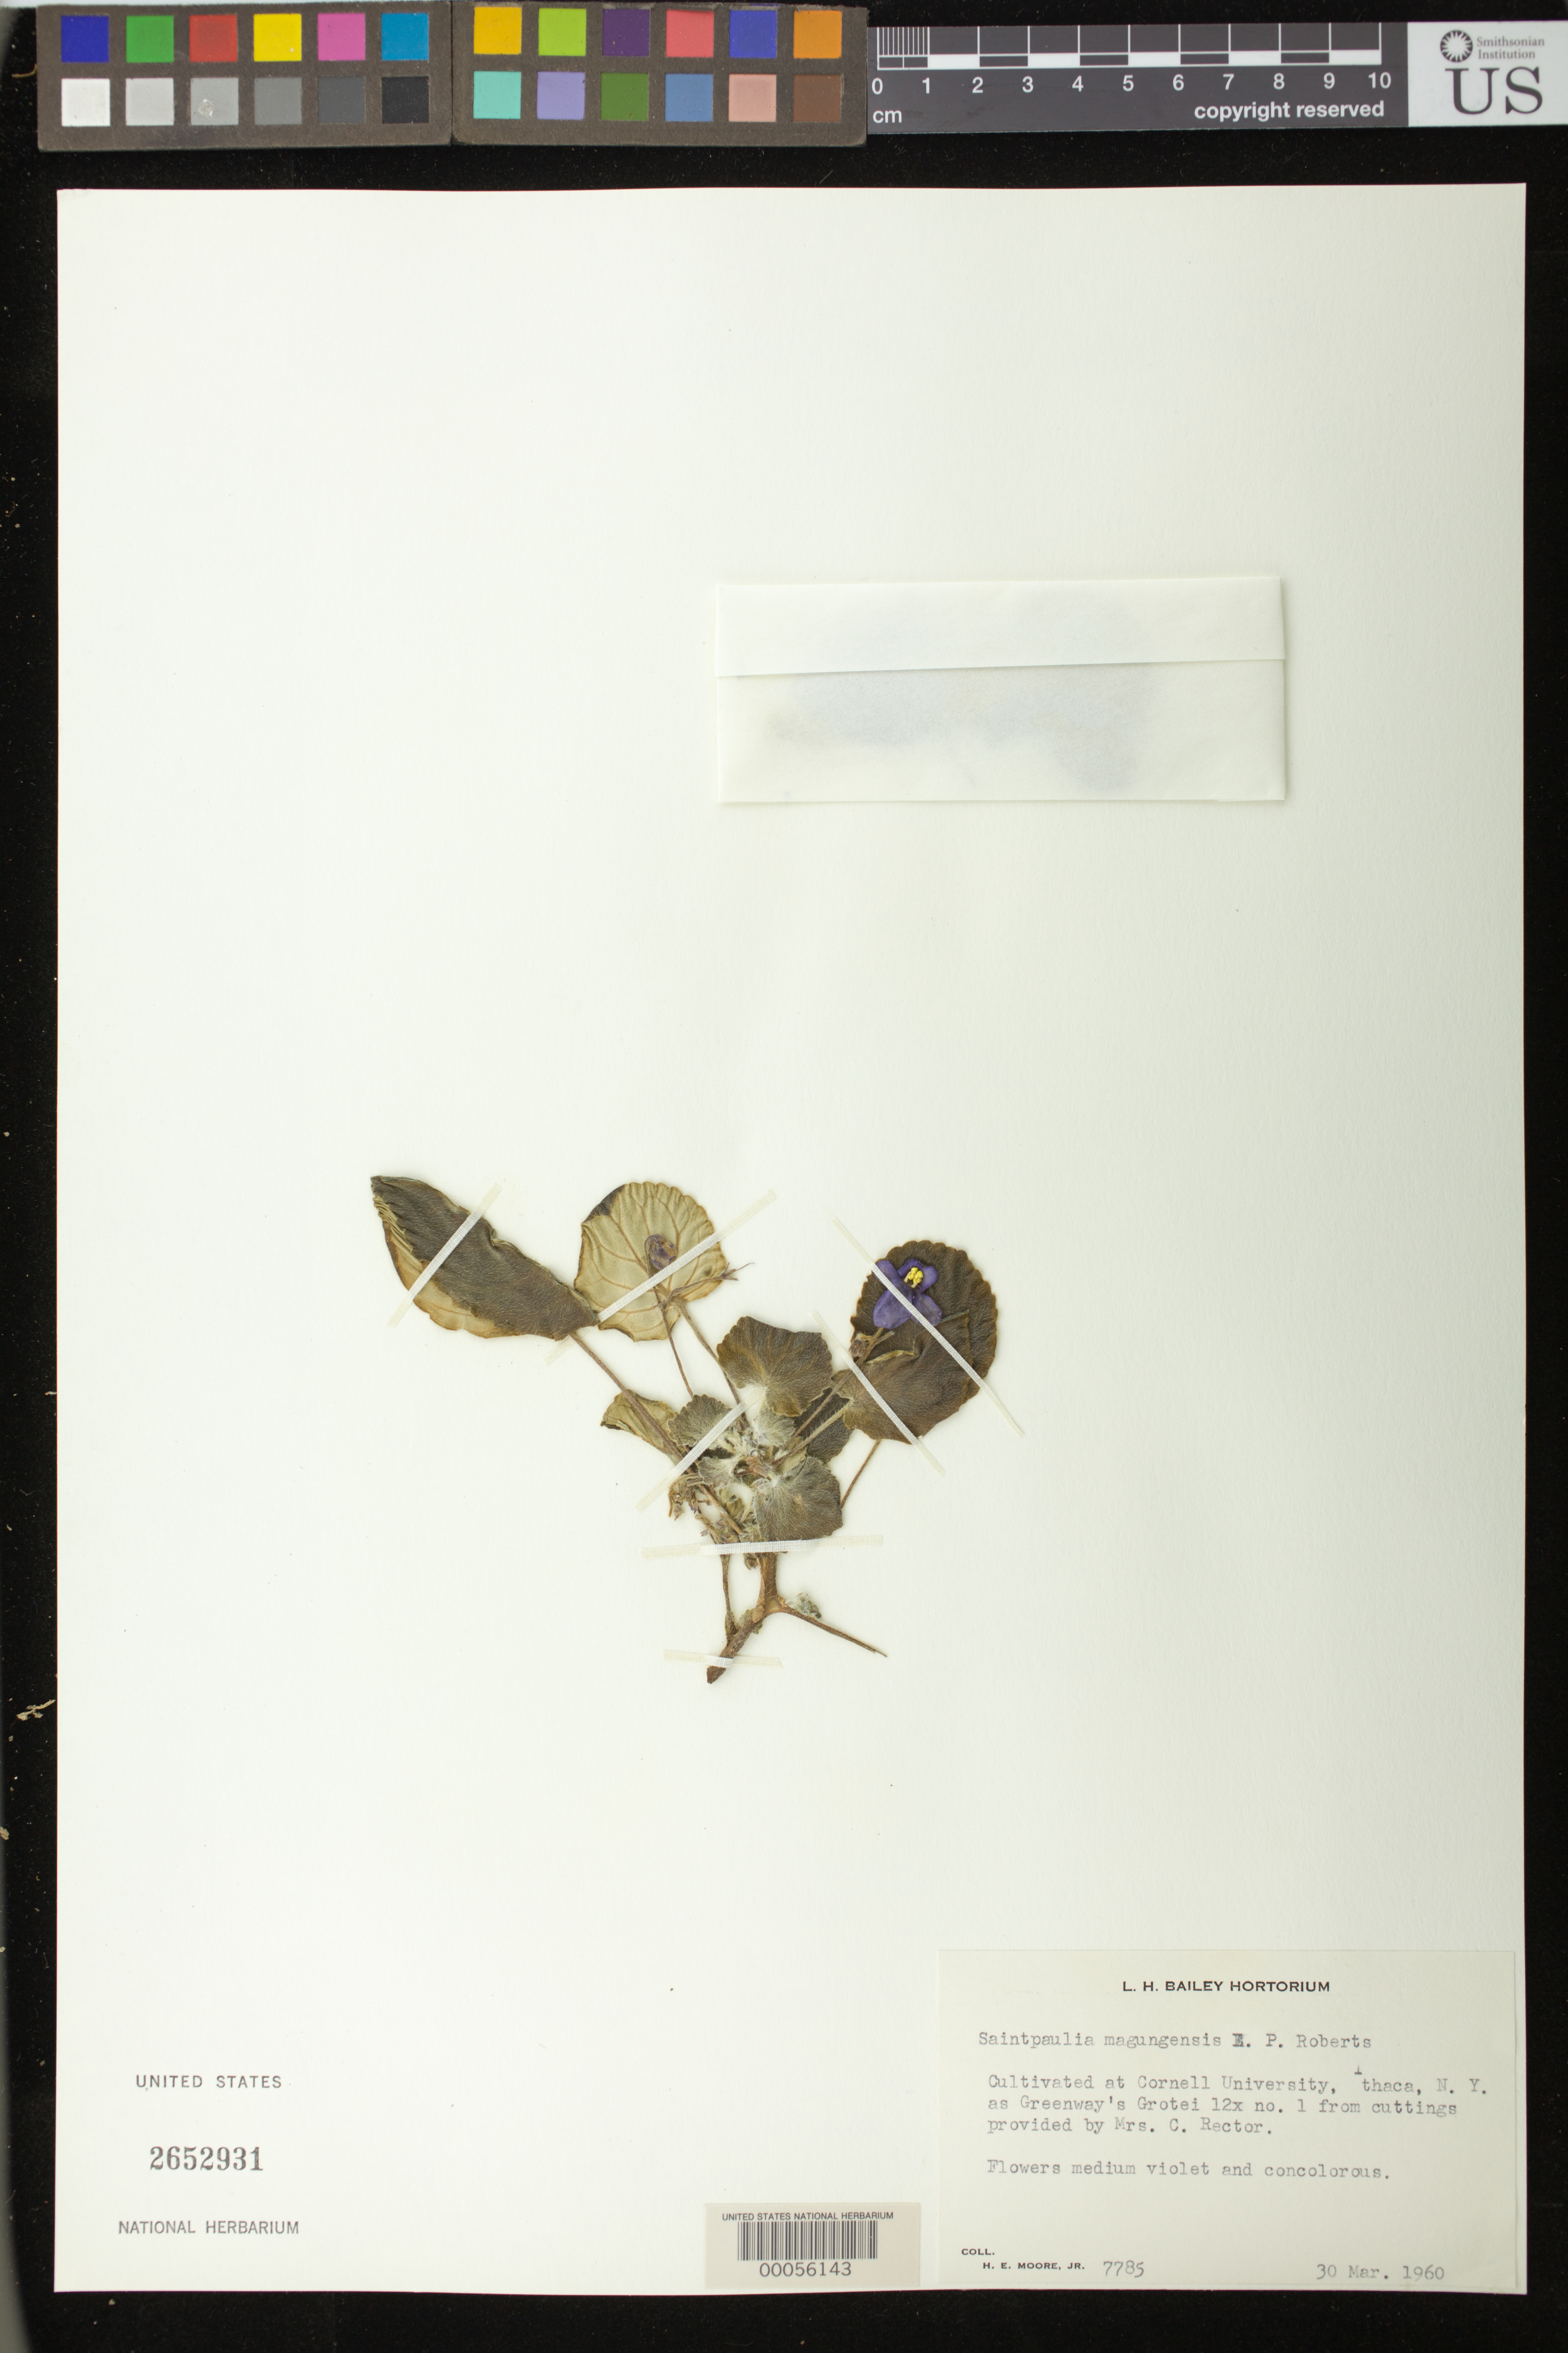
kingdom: Plantae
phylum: Tracheophyta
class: Magnoliopsida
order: Lamiales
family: Gesneriaceae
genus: Streptocarpus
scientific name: Streptocarpus ionanthus subsp. grotei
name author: (Engl.) Christenh.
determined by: Skog, Laurence E.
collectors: H. E. Moore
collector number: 7785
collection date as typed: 30 Mar 1960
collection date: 1960-03-30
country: United States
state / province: New York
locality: Cornell University, Ithaca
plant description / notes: Cultivated as Greenway's Grotei 12x no. 1 from cuttings provided by Mrs. C. Rector.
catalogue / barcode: US 2652931